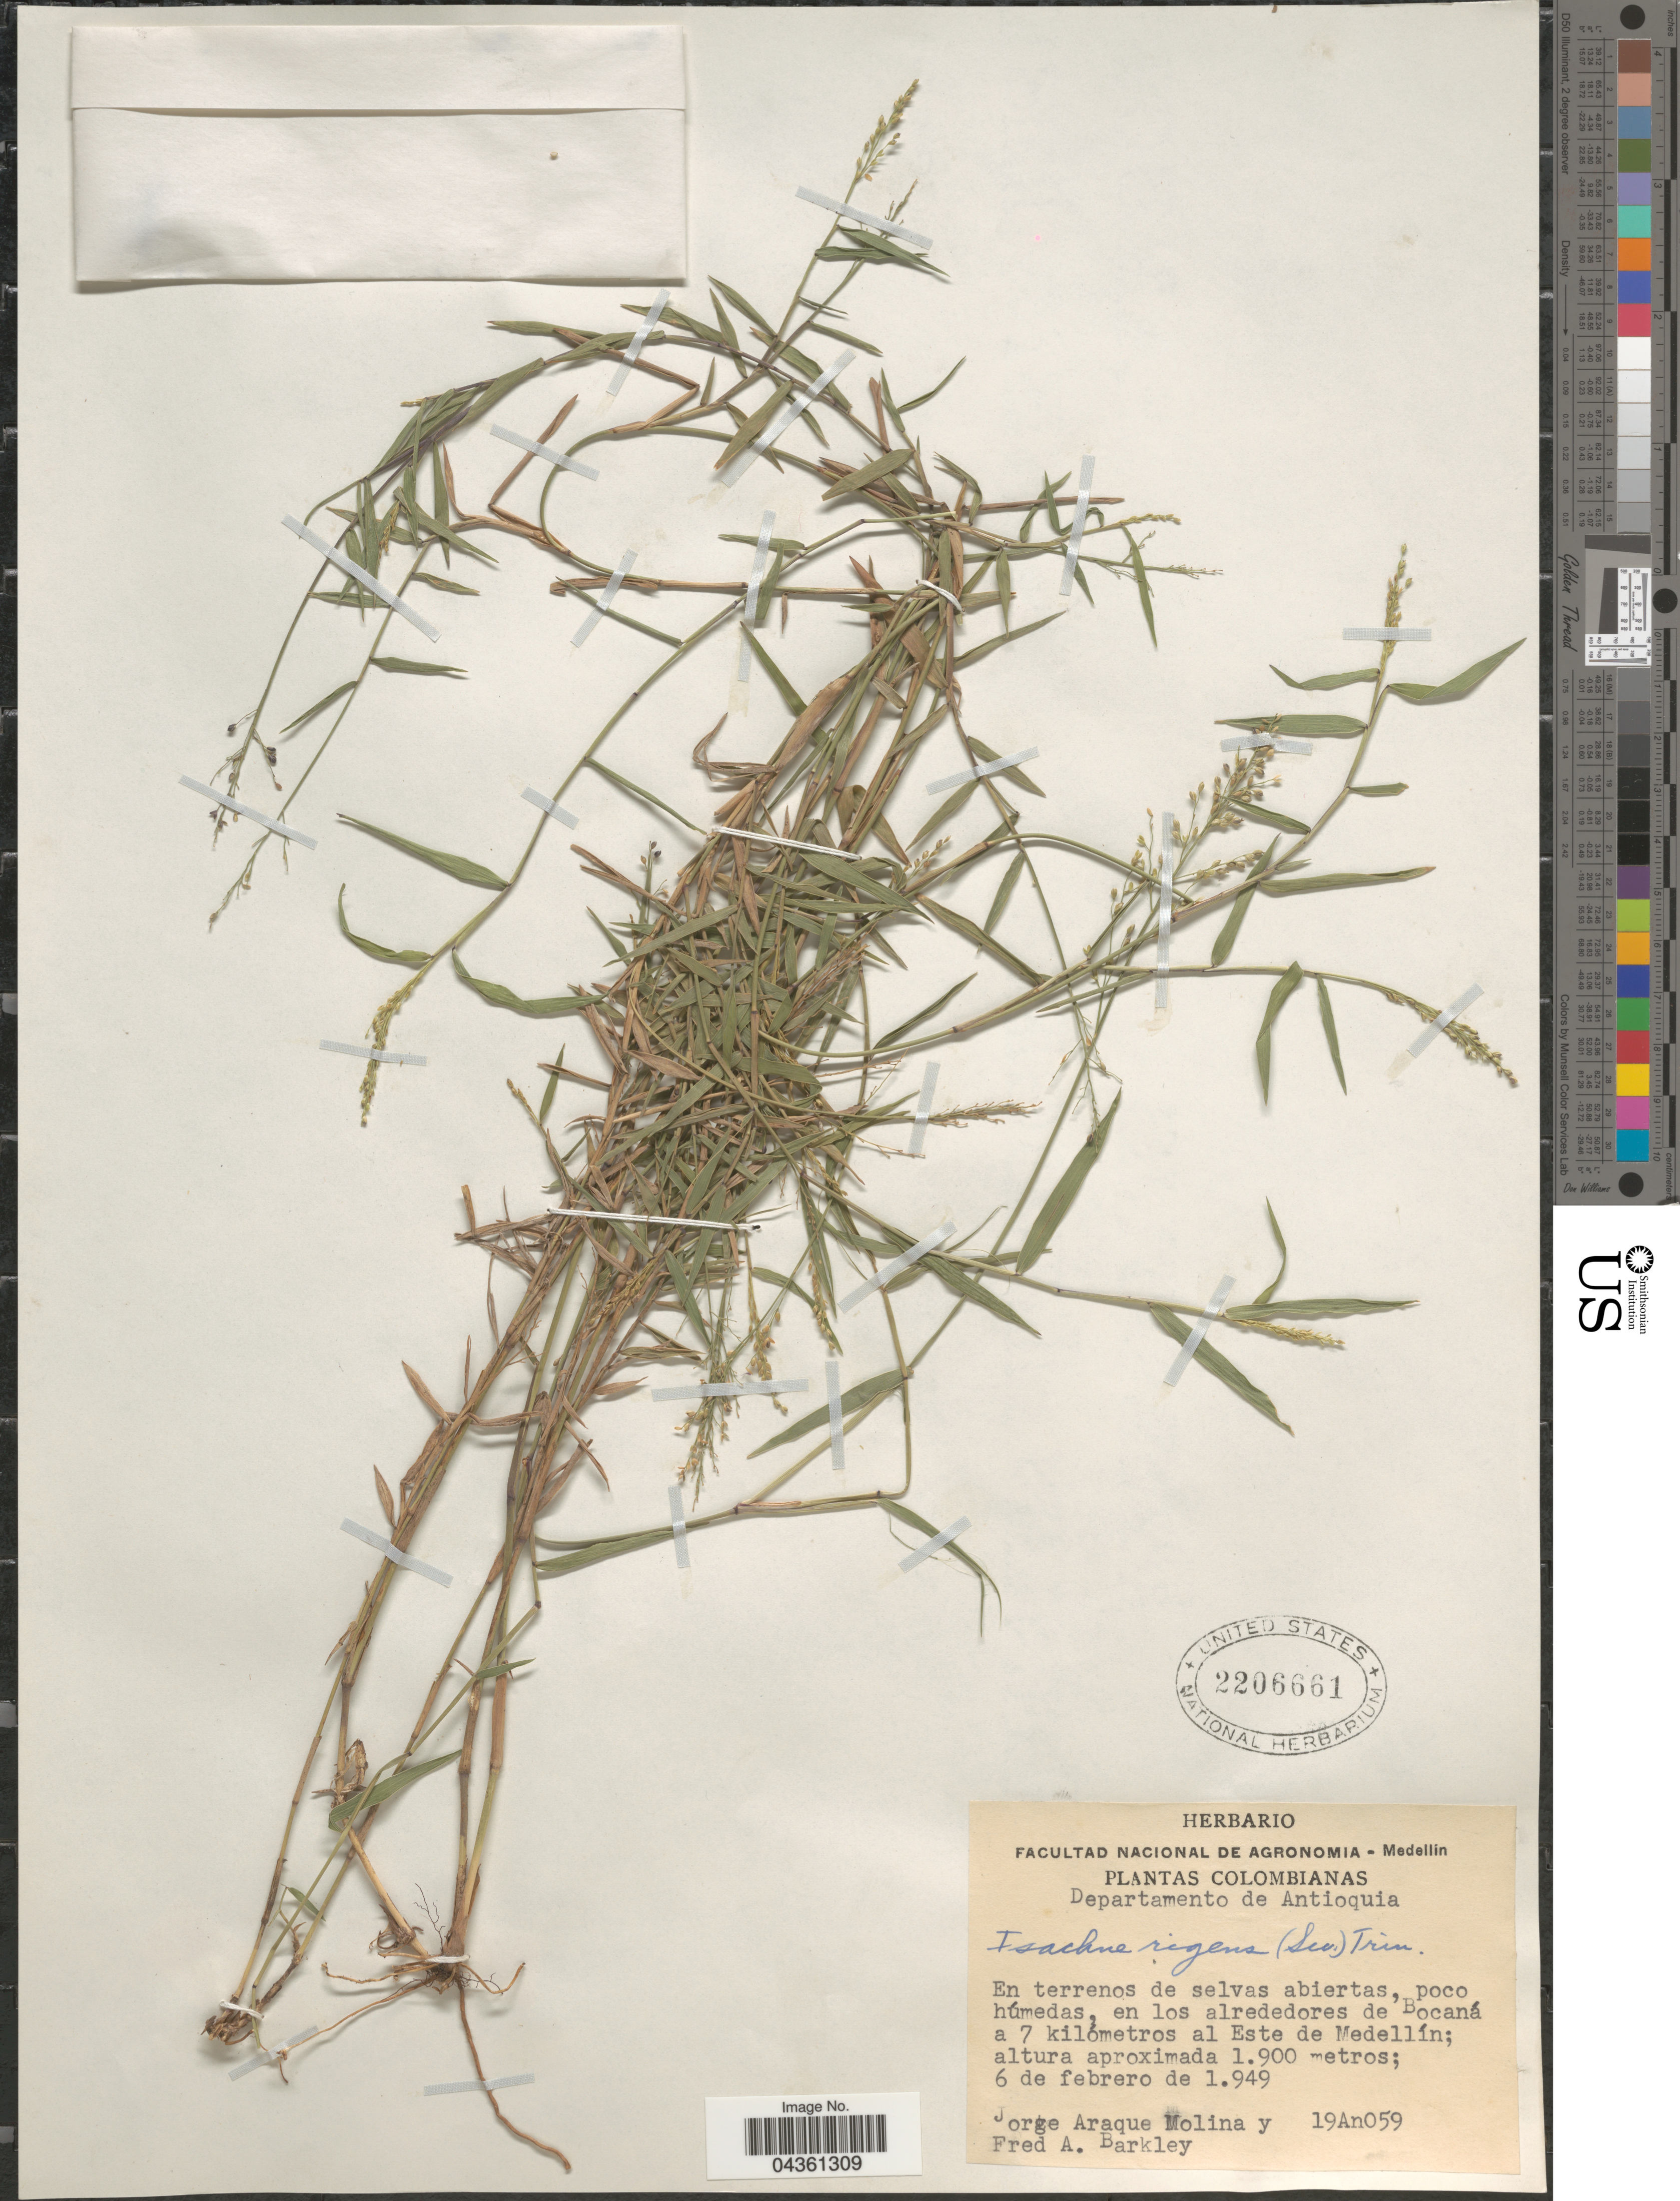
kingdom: Plantae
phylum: Tracheophyta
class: Liliopsida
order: Poales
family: Poaceae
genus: Isachne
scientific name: Isachne rigens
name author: (Sw.) Trin.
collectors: J. A. Molina & F. A. Barkley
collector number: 19An059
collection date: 1949-02-06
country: Colombia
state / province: Antioquia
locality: Departamento de Antioquia. En terrenos de selvas abiertas, poco húmedas, en los alrededores de Bocaná a 7 kilómetros al Este de Medellín.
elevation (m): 1900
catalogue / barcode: US 2206661